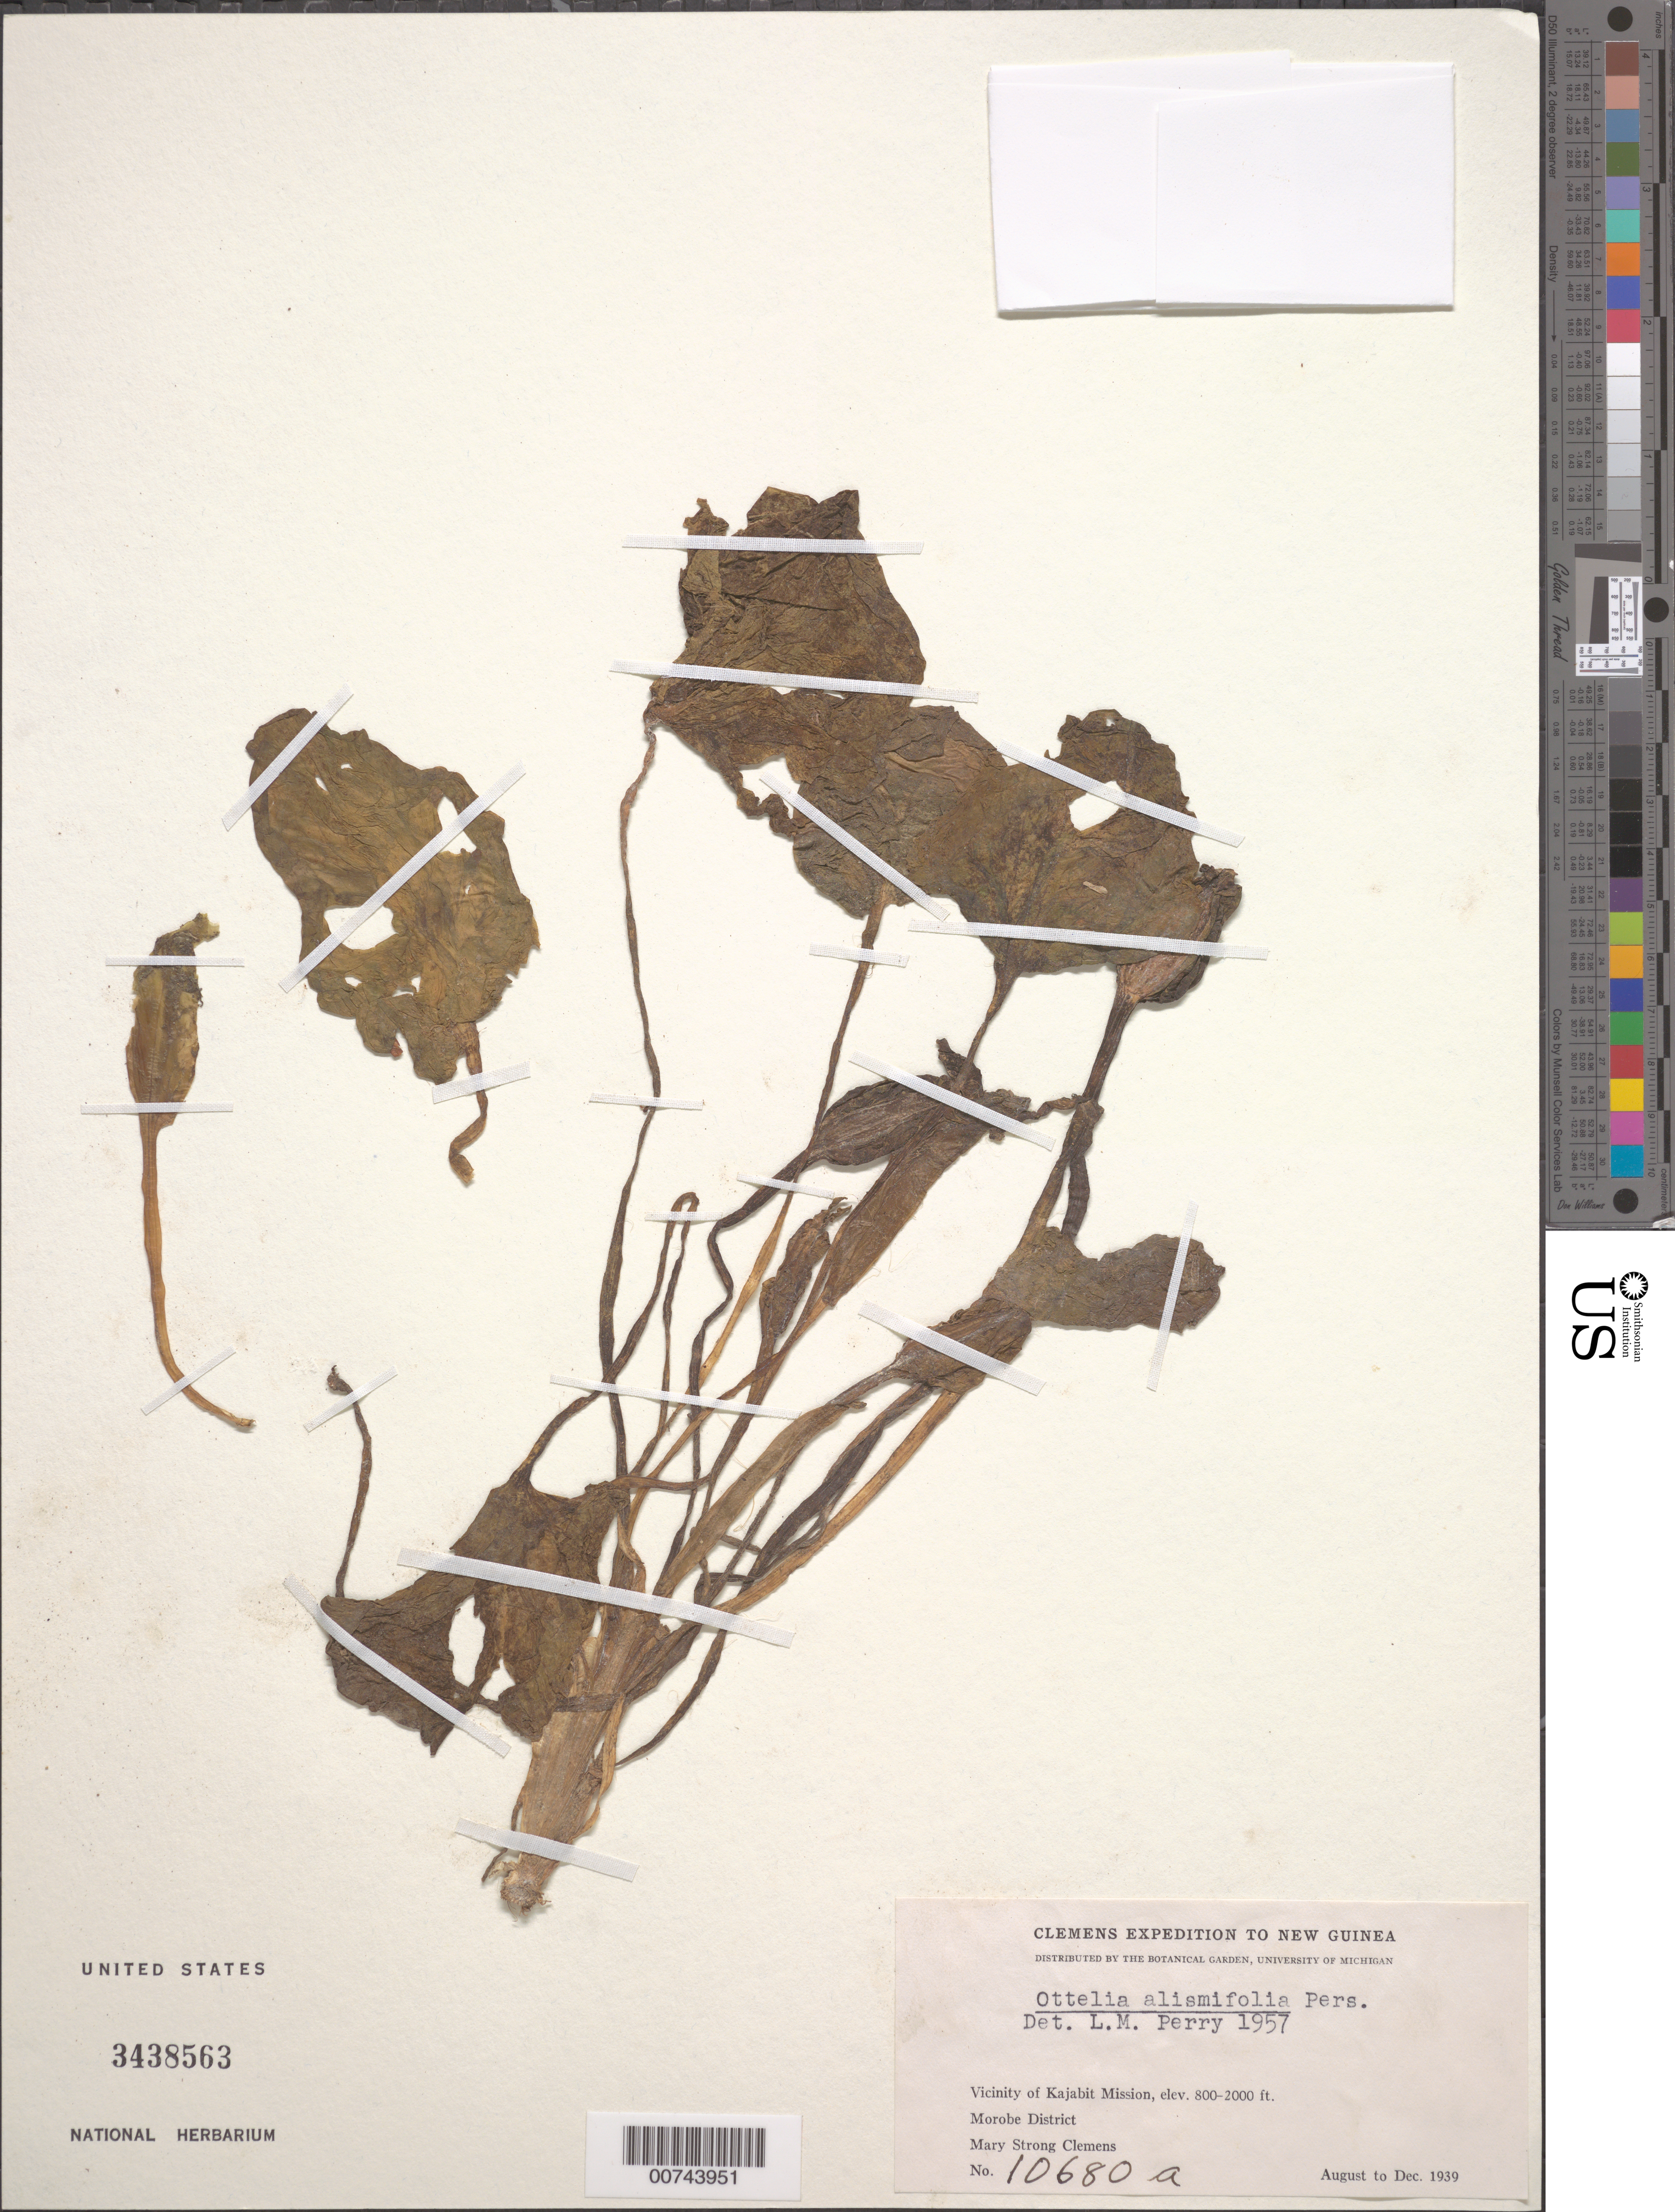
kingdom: Plantae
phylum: Tracheophyta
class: Liliopsida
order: Alismatales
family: Hydrocharitaceae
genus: Ottelia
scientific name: Ottelia alismoides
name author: Pers.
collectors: M. S. Clemens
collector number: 10680a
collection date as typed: Aug 1939 to -- Dec 1939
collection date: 1939-08/1939-12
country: Papua New Guinea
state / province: Morobe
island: New Guinea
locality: Vicinity of Kajabit Mission.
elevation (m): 244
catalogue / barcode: US 3438563